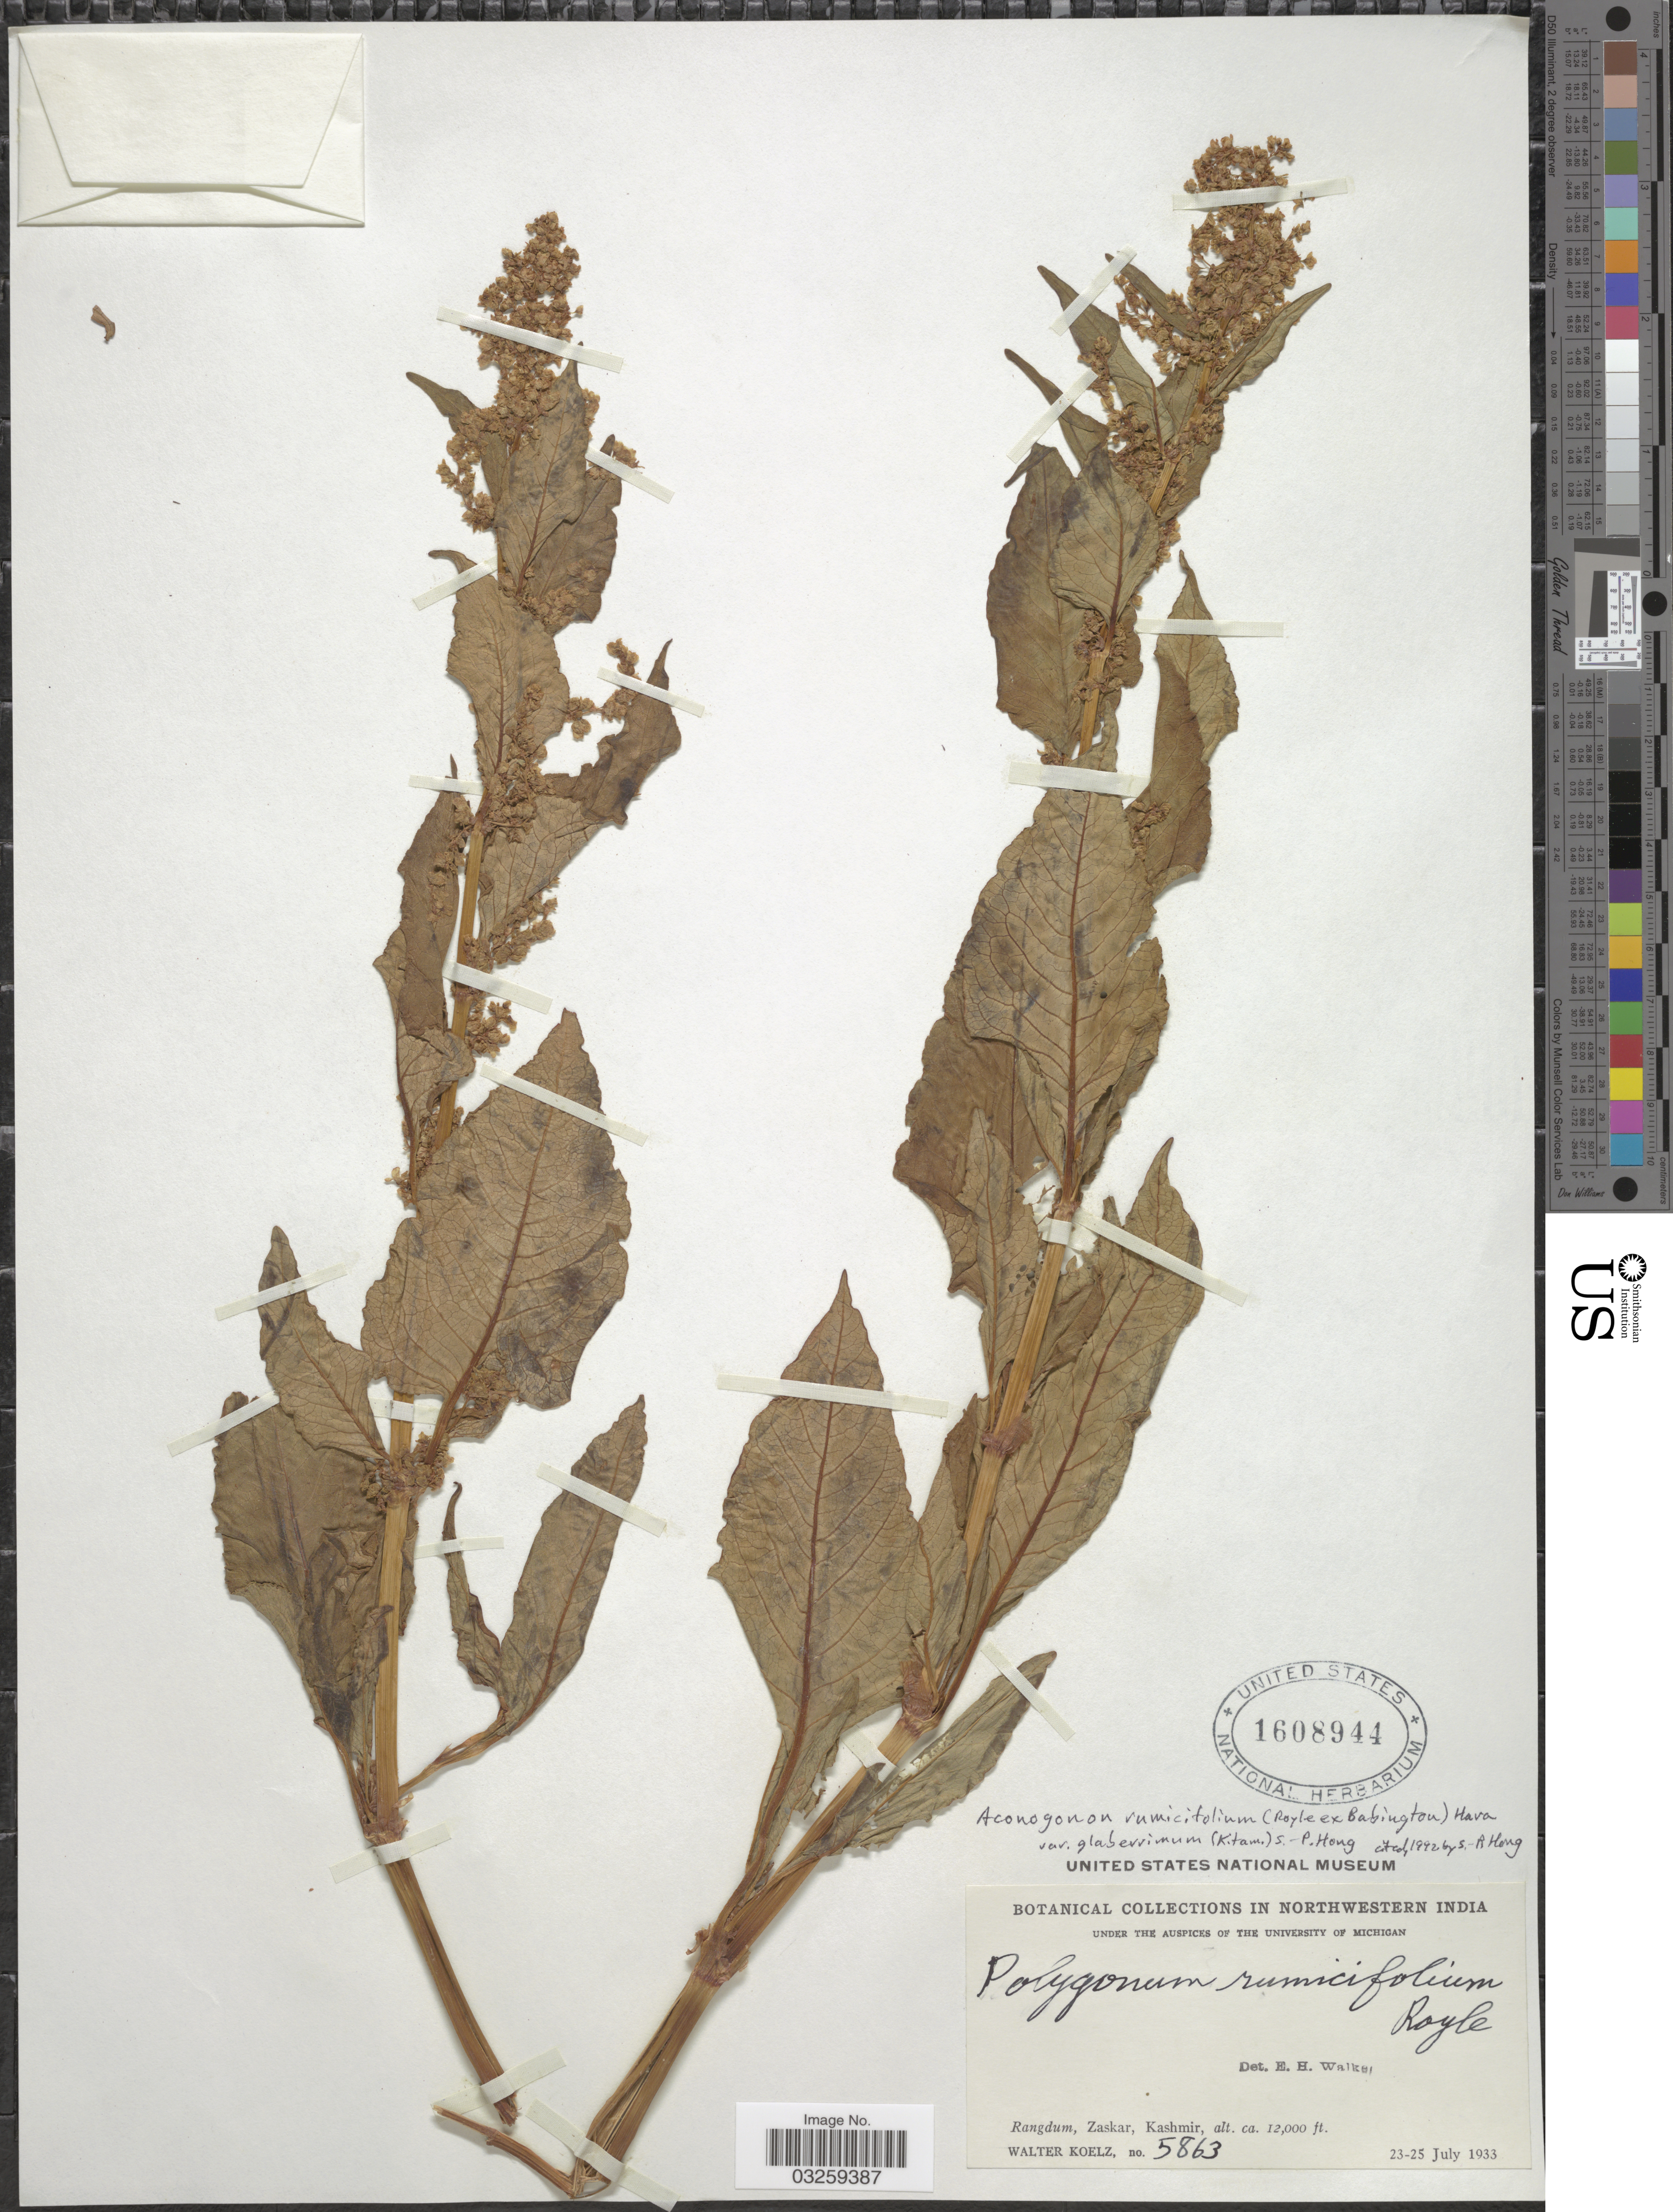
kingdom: Plantae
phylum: Tracheophyta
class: Magnoliopsida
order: Caryophyllales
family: Polygonaceae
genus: Koenigia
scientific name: Koenigia rumicifolia var. glaberrima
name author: (Kitam.) T.M. Schust. & Reveal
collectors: W. N. Koelz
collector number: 5863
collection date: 1933-07-23/1933-07-25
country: India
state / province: Jammu and Kashmir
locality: Northwestern India. Rangdum, Zaskar, Kashmir.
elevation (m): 3658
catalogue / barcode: US 1608944